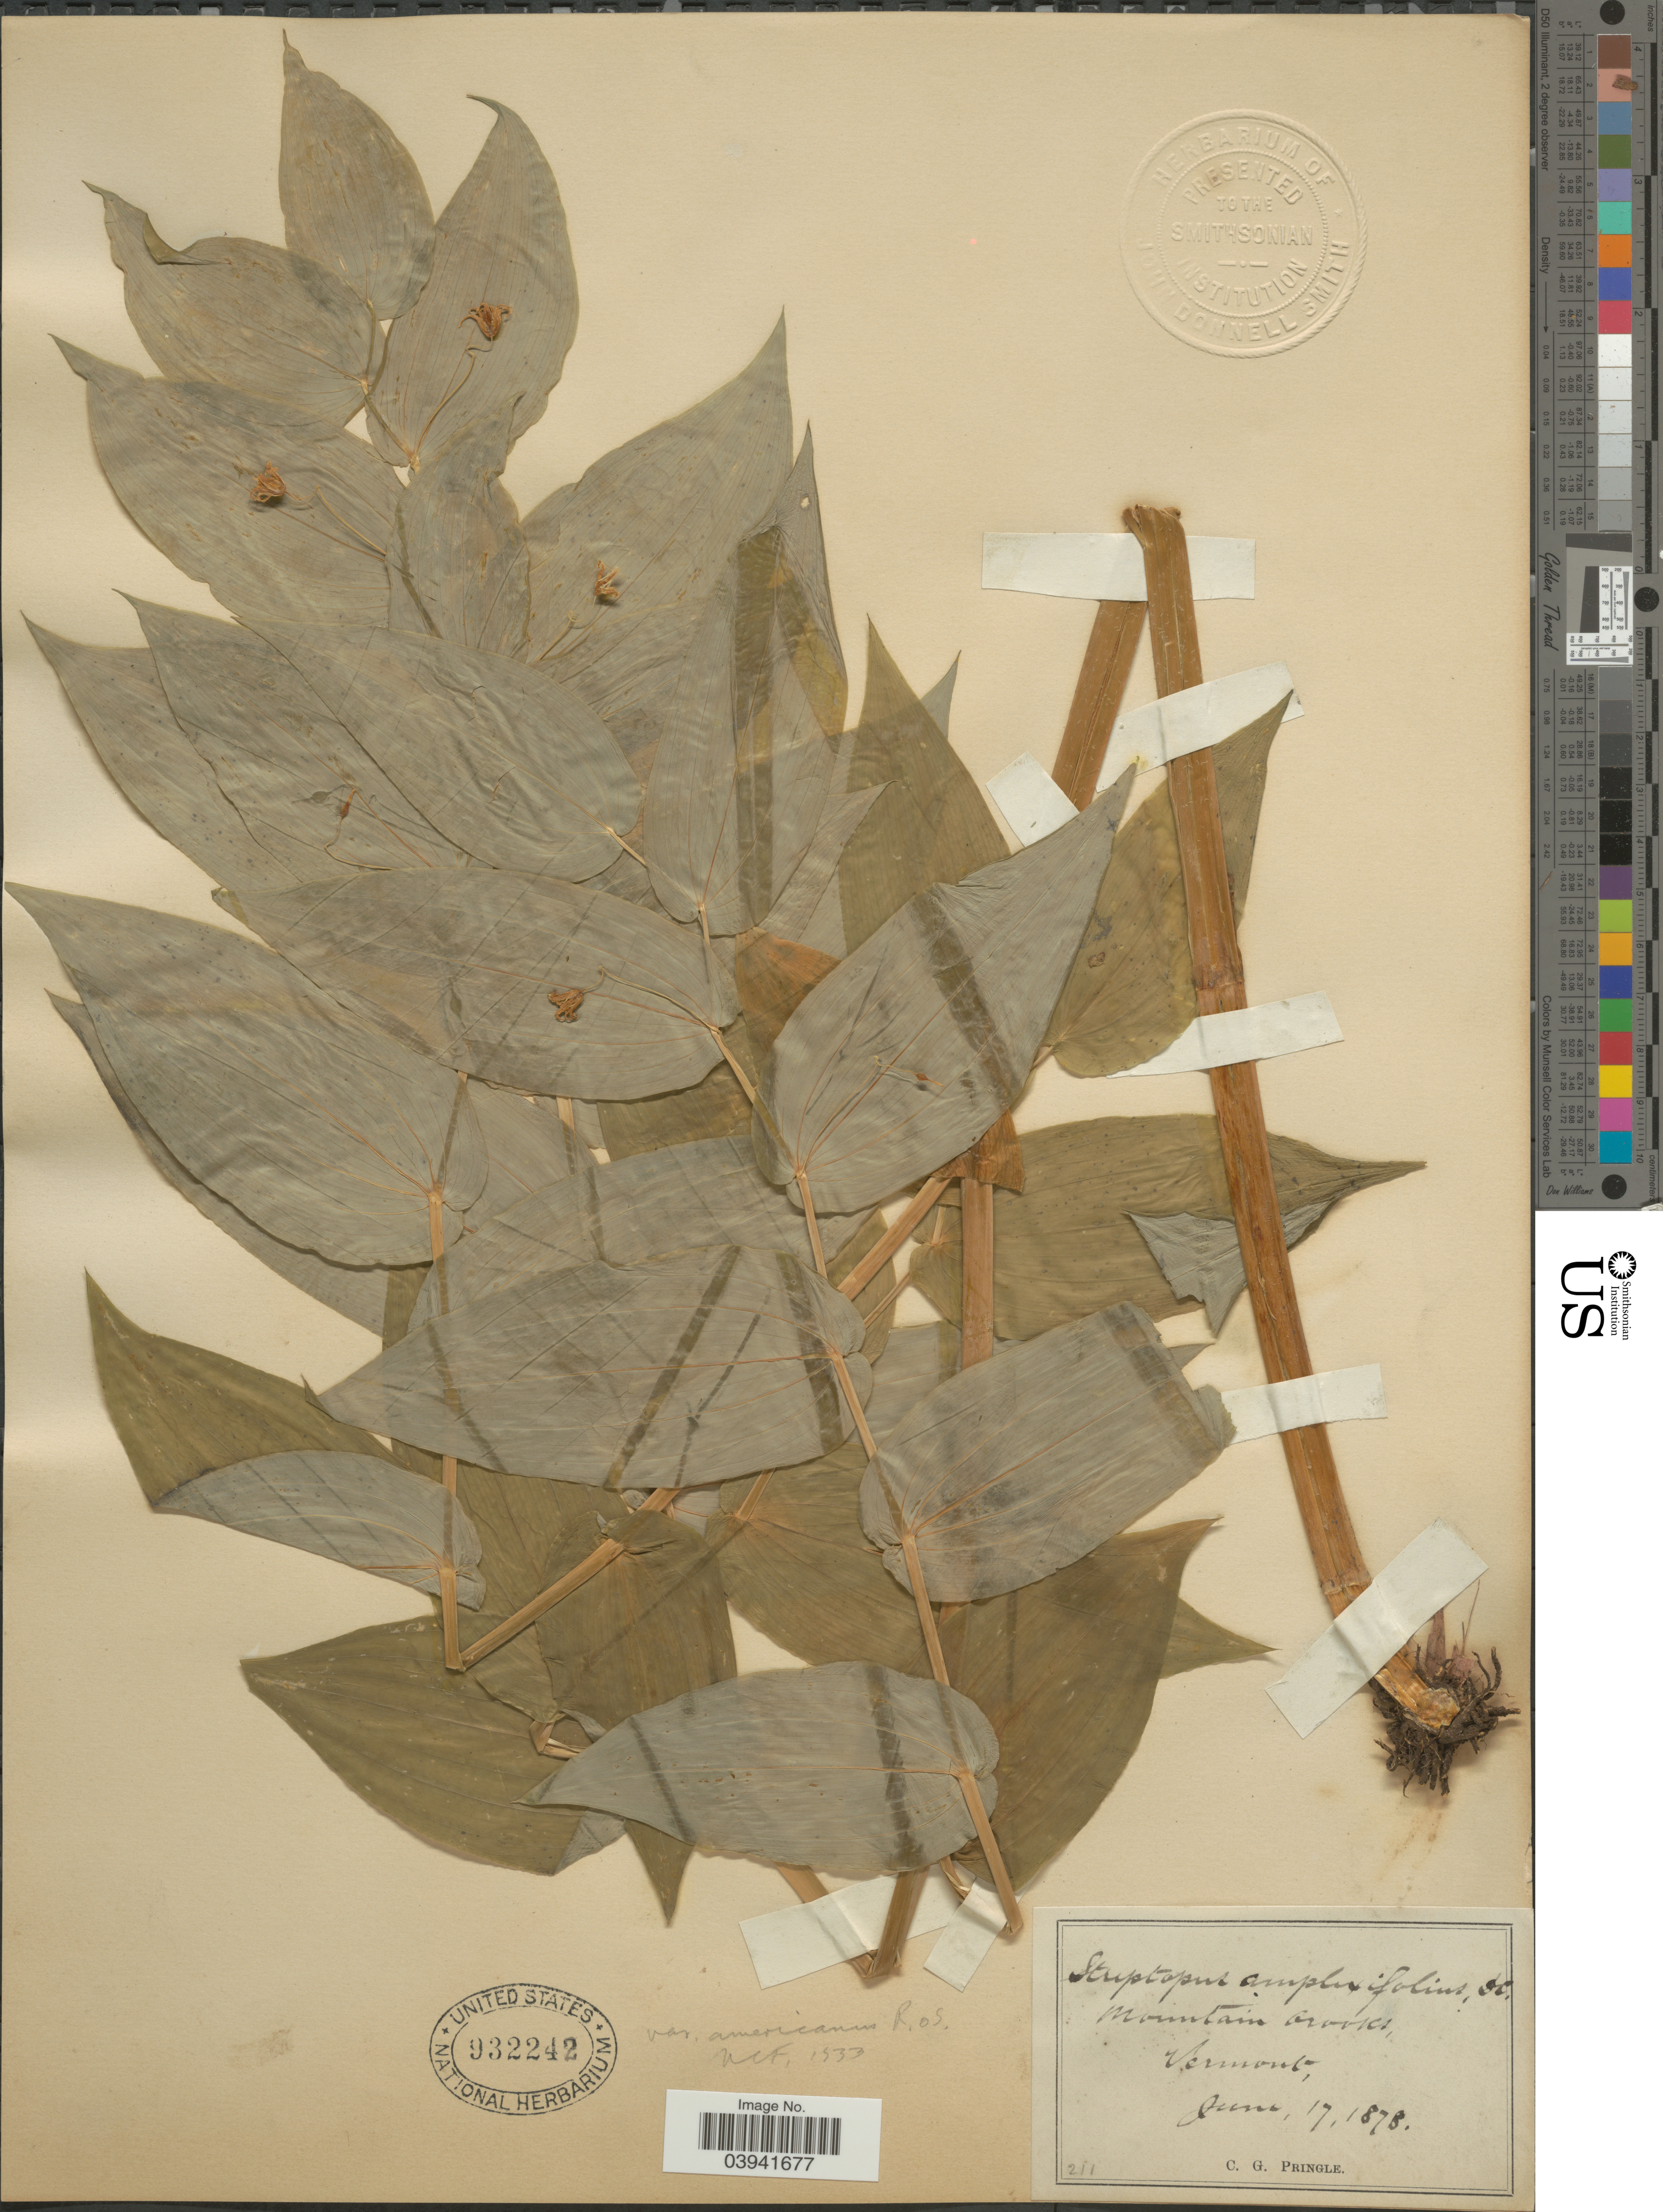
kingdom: Plantae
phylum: Tracheophyta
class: Liliopsida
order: Liliales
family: Liliaceae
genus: Streptopus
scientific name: Streptopus amplexifolius var. americanus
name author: Schult. & Schult. f.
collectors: C. G. Pringle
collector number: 211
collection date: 1878-06-17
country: United States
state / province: Vermont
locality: Mountain brook.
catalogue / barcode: US 932242